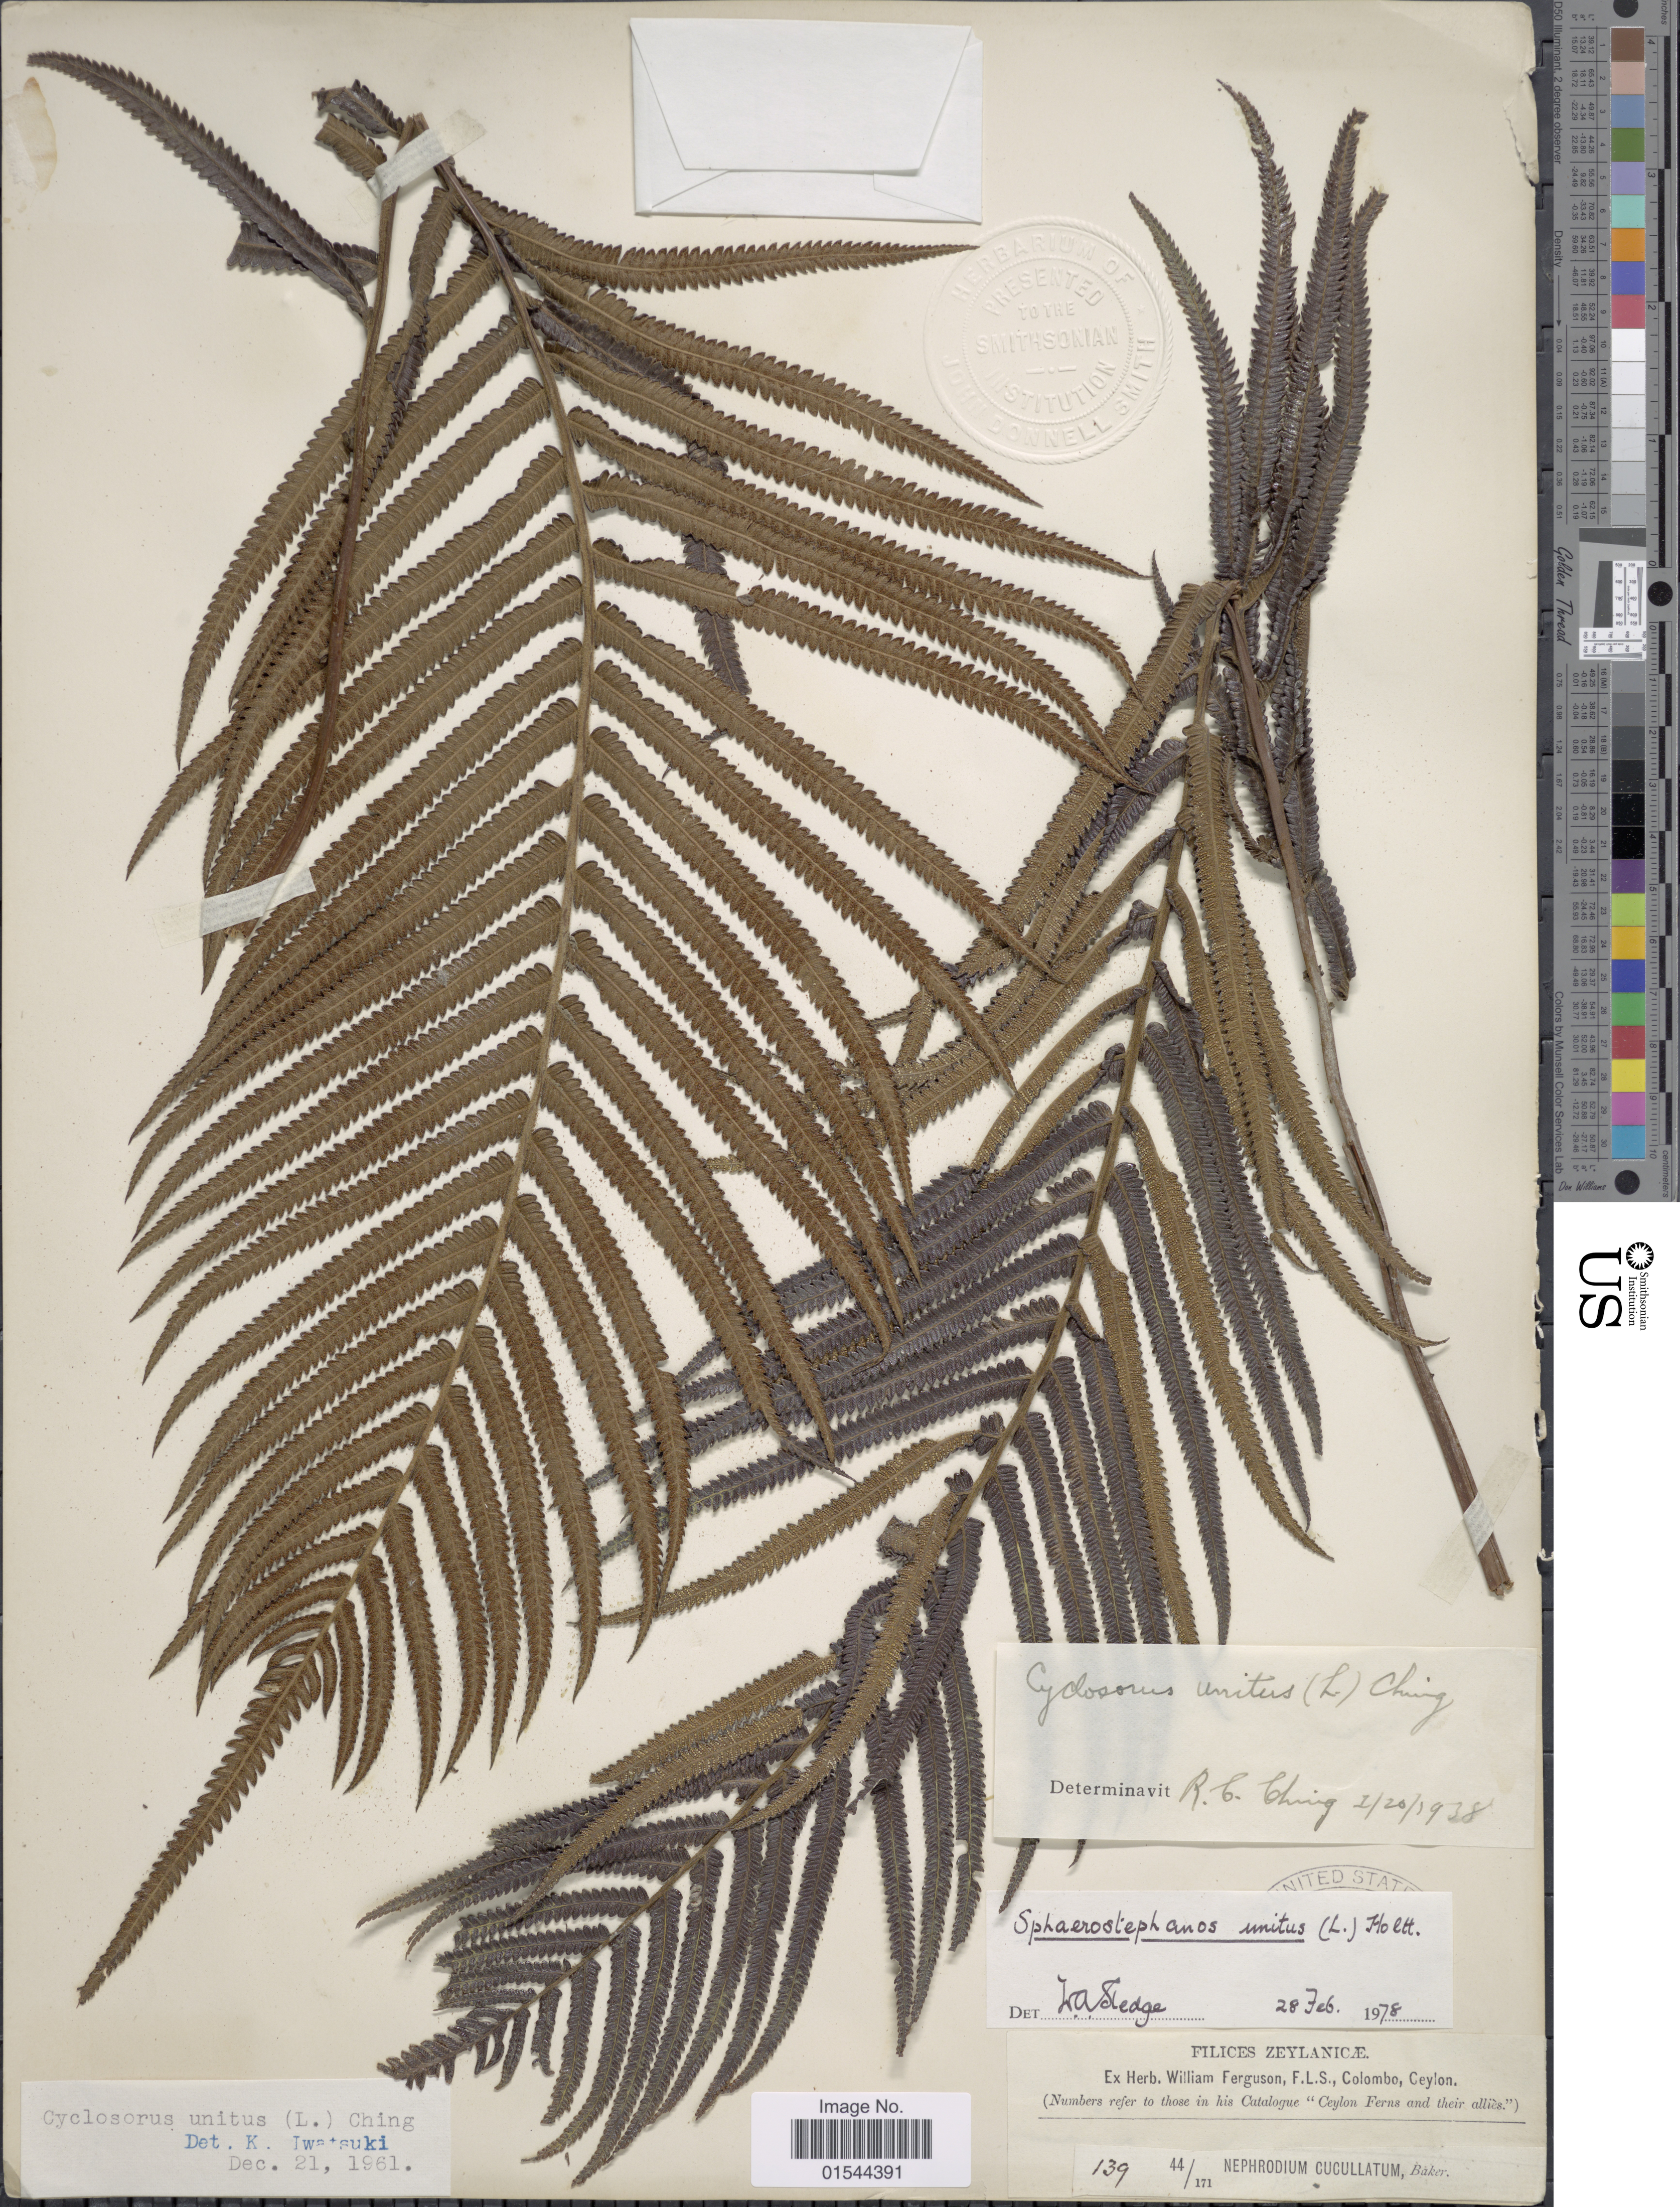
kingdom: Plantae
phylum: Tracheophyta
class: Polypodiopsida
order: Polypodiales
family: Thelypteridaceae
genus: Pneumatopteris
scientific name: Pneumatopteris unita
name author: (Kunze) Holttum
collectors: ex herb. W. Ferguson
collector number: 44/171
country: Sri Lanka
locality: Zeylanicae, Colombo, Ceylon